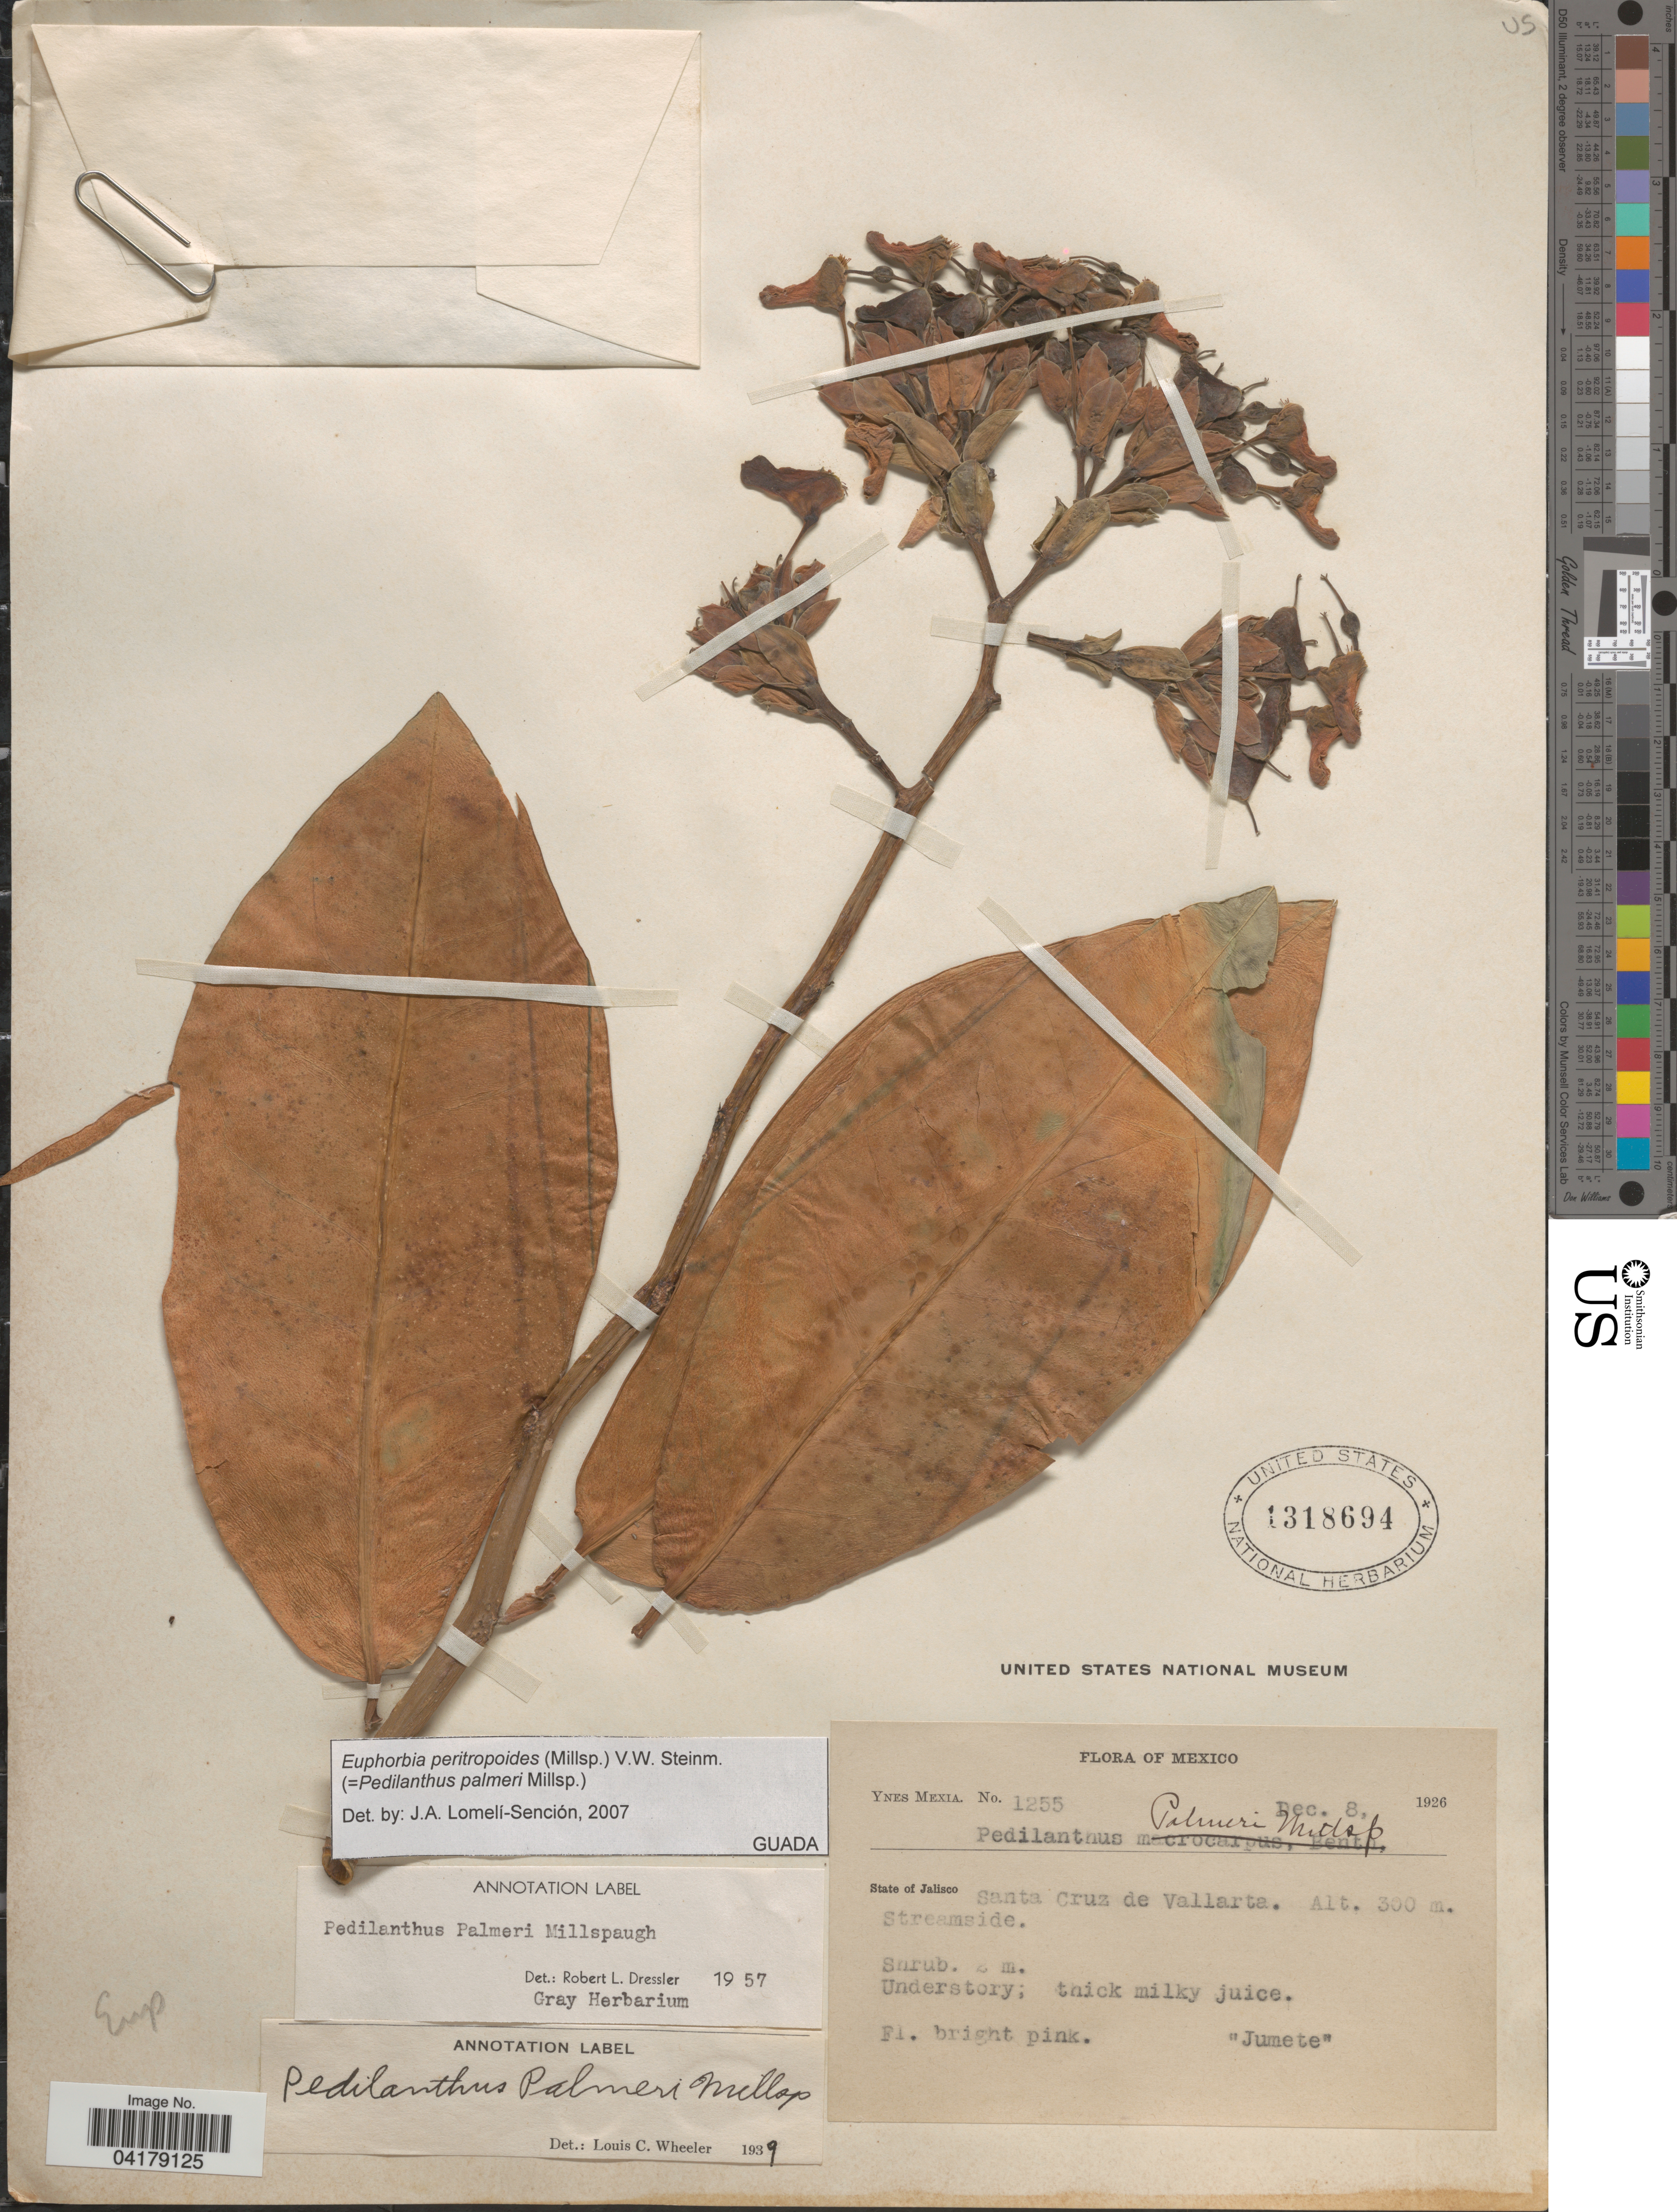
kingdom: Plantae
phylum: Tracheophyta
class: Magnoliopsida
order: Malpighiales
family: Euphorbiaceae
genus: Euphorbia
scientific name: Euphorbia peritropoides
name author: (Millsp.) V.W. Steinm.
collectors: Y. Mexia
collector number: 1255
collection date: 1926-12-08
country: Mexico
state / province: Jalisco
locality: Santa Cruz de Vallarta.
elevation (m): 300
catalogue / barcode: US 1318694